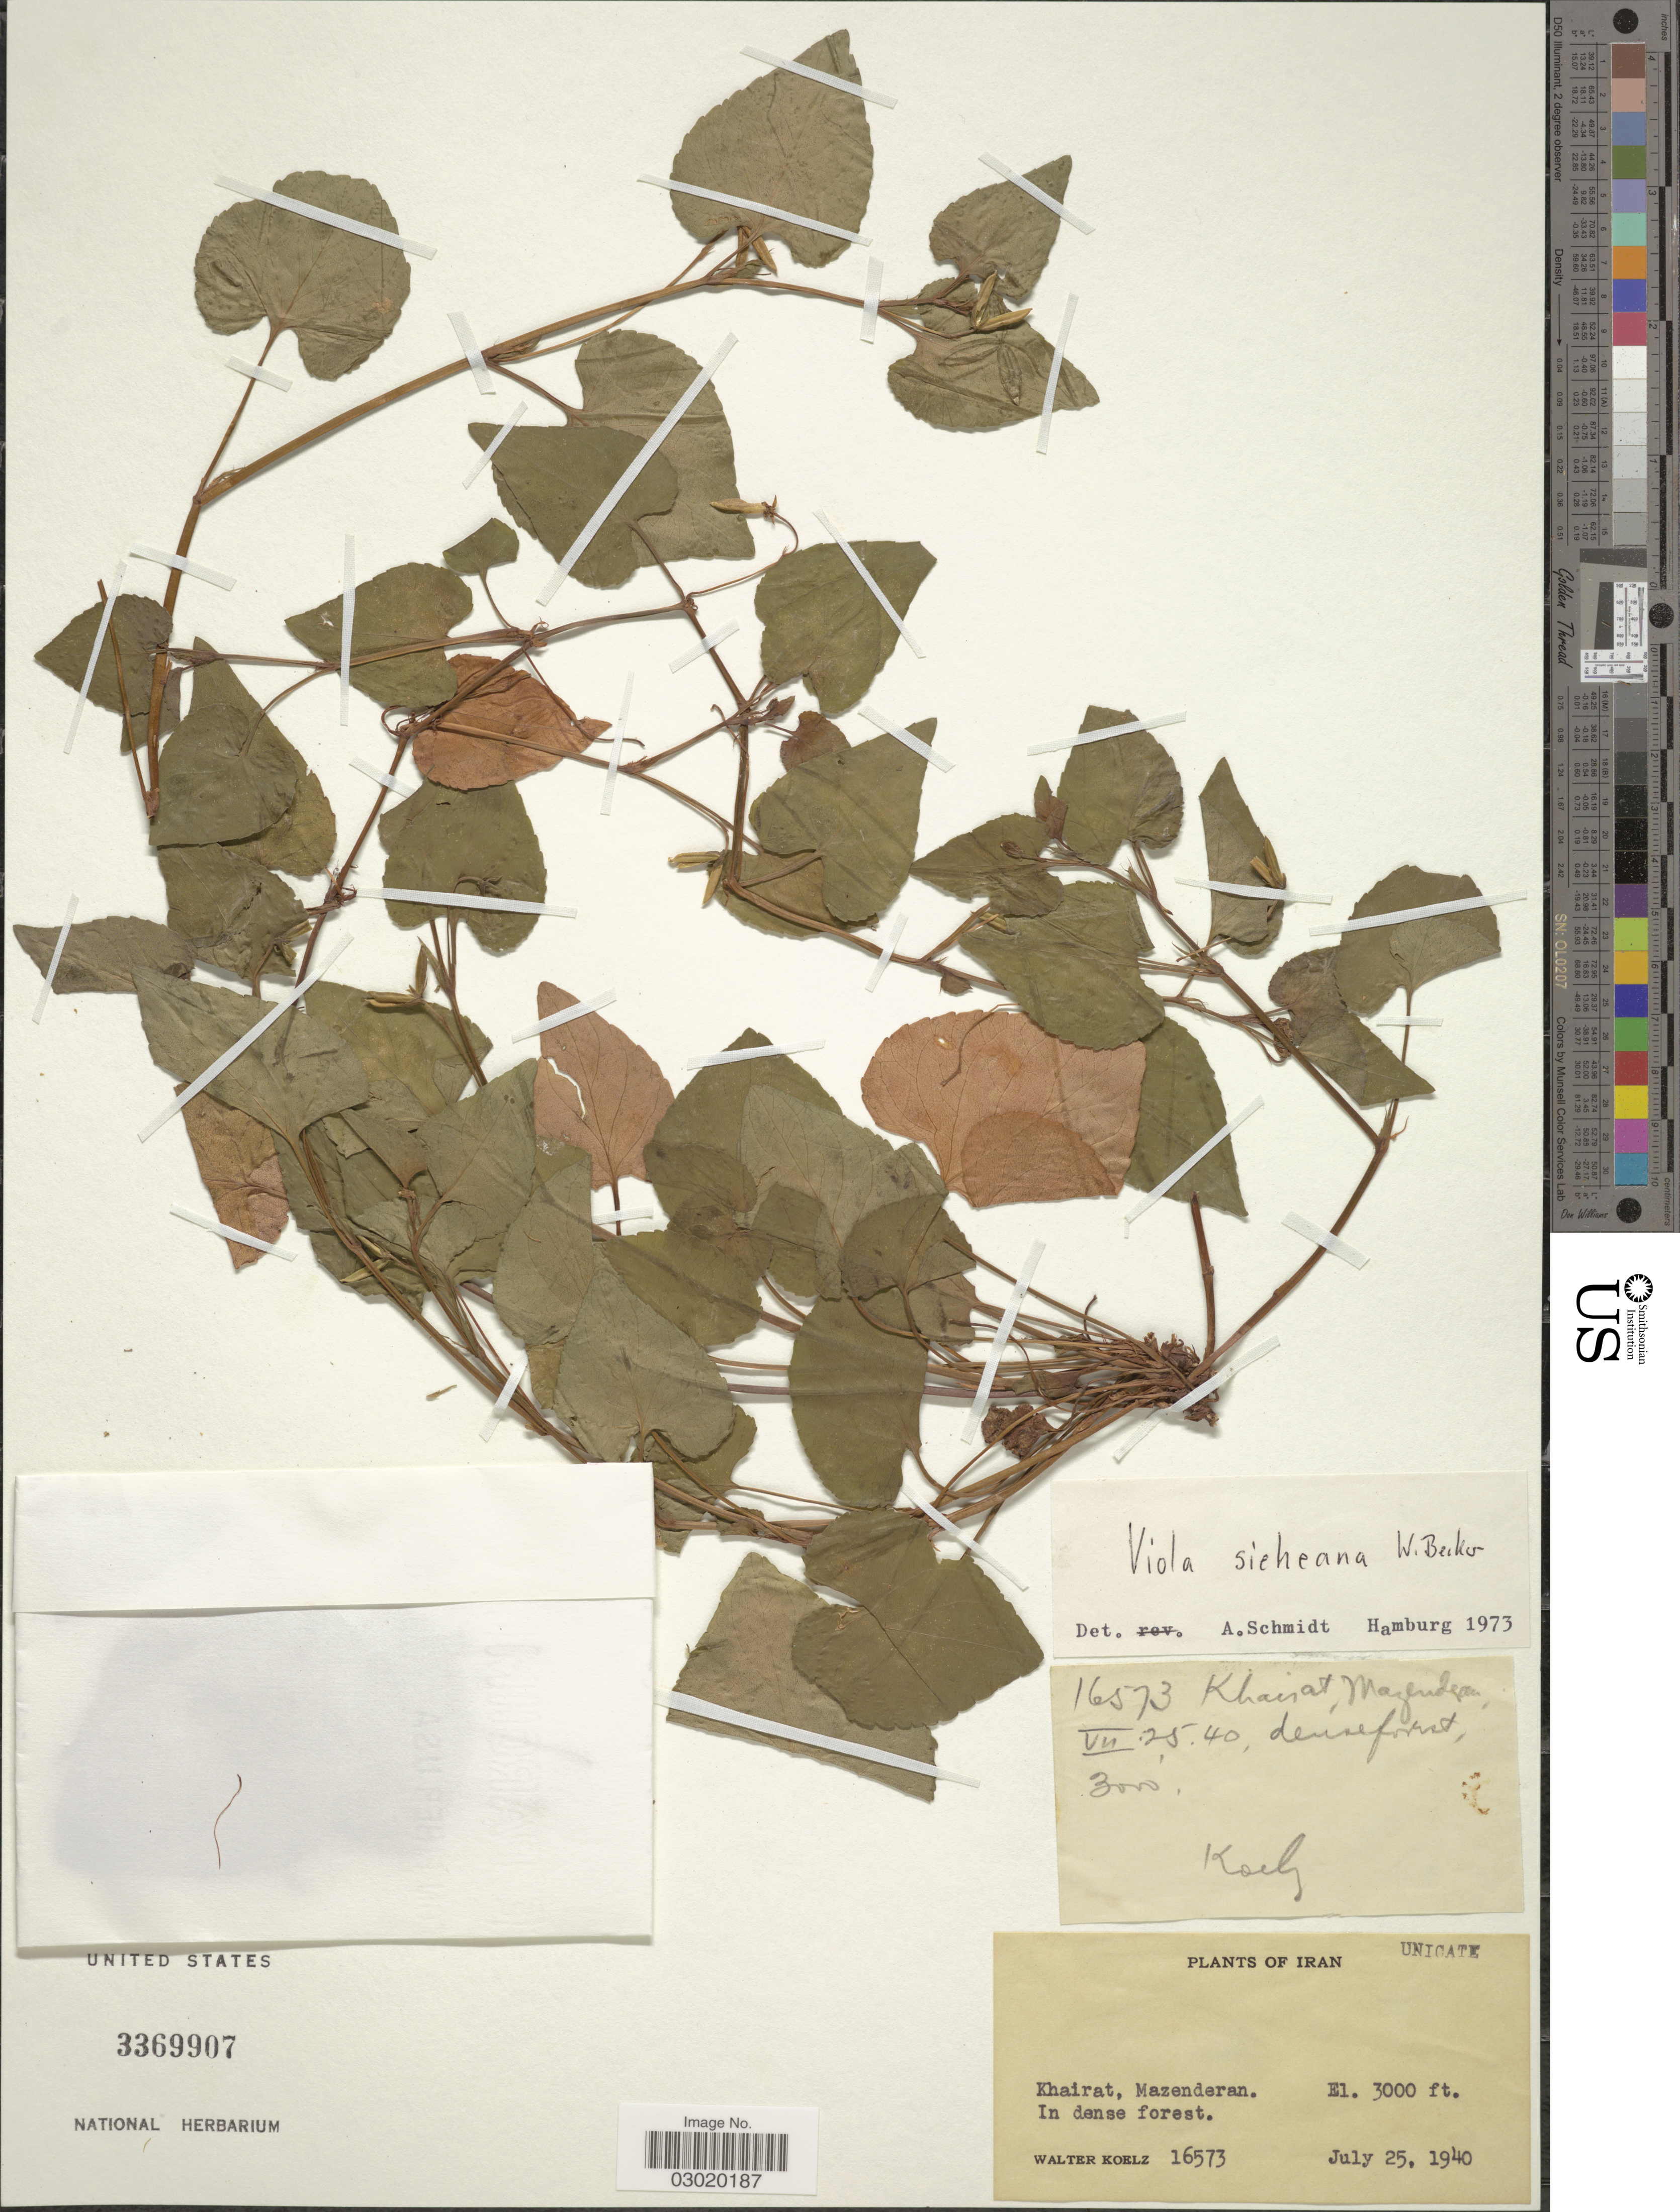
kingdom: Plantae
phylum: Tracheophyta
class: Magnoliopsida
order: Malpighiales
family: Violaceae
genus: Viola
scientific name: Viola sieheana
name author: W. Becker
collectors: W. N. Koelz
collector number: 16573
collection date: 1940-07-25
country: Iran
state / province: Mazandaran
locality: Khairat, Mazenderan.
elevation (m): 914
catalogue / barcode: US 3369907